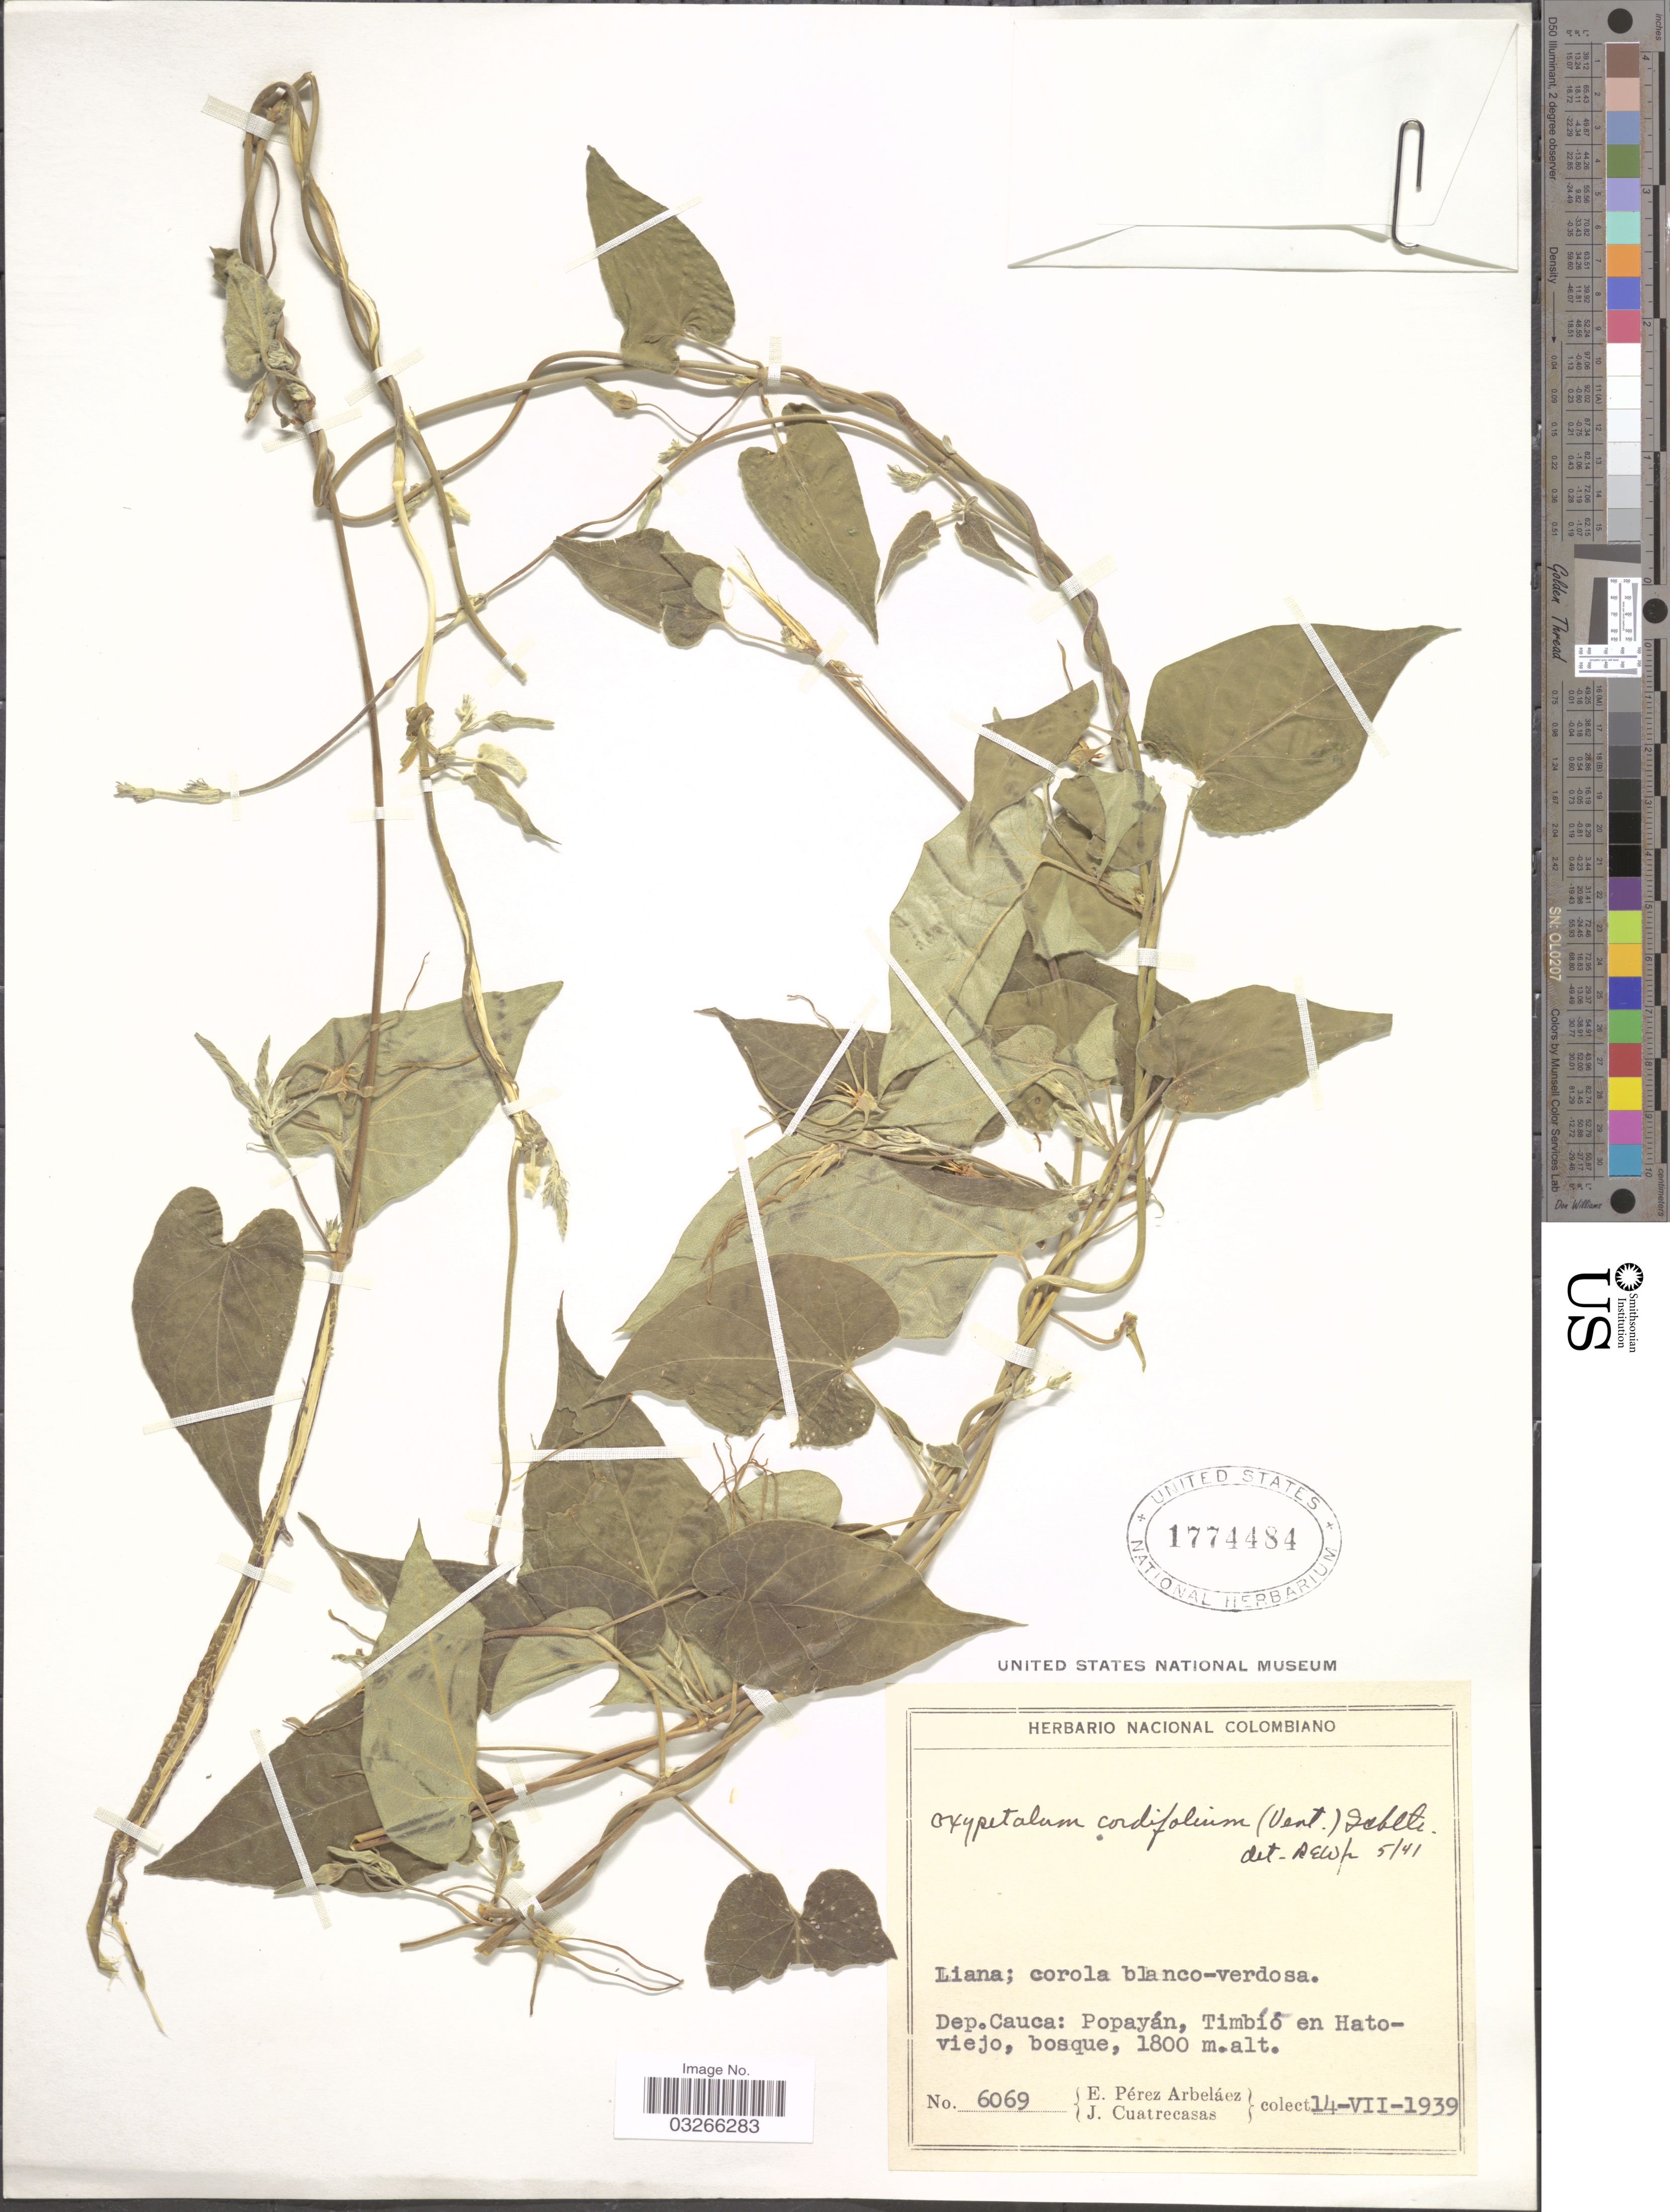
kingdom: Plantae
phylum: Tracheophyta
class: Magnoliopsida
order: Gentianales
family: Apocynaceae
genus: Oxypetalum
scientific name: Oxypetalum cordifolium subsp. cordifolium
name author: (Vent.) Schltr.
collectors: E. Pérez Arbeláez & J. Cuatrecasas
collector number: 6069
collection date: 1939-07-14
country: Colombia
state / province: Cauca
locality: Dep. Cauca: Popayán, Timbíó en Hato viejo.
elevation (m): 1800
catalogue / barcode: US 1774484